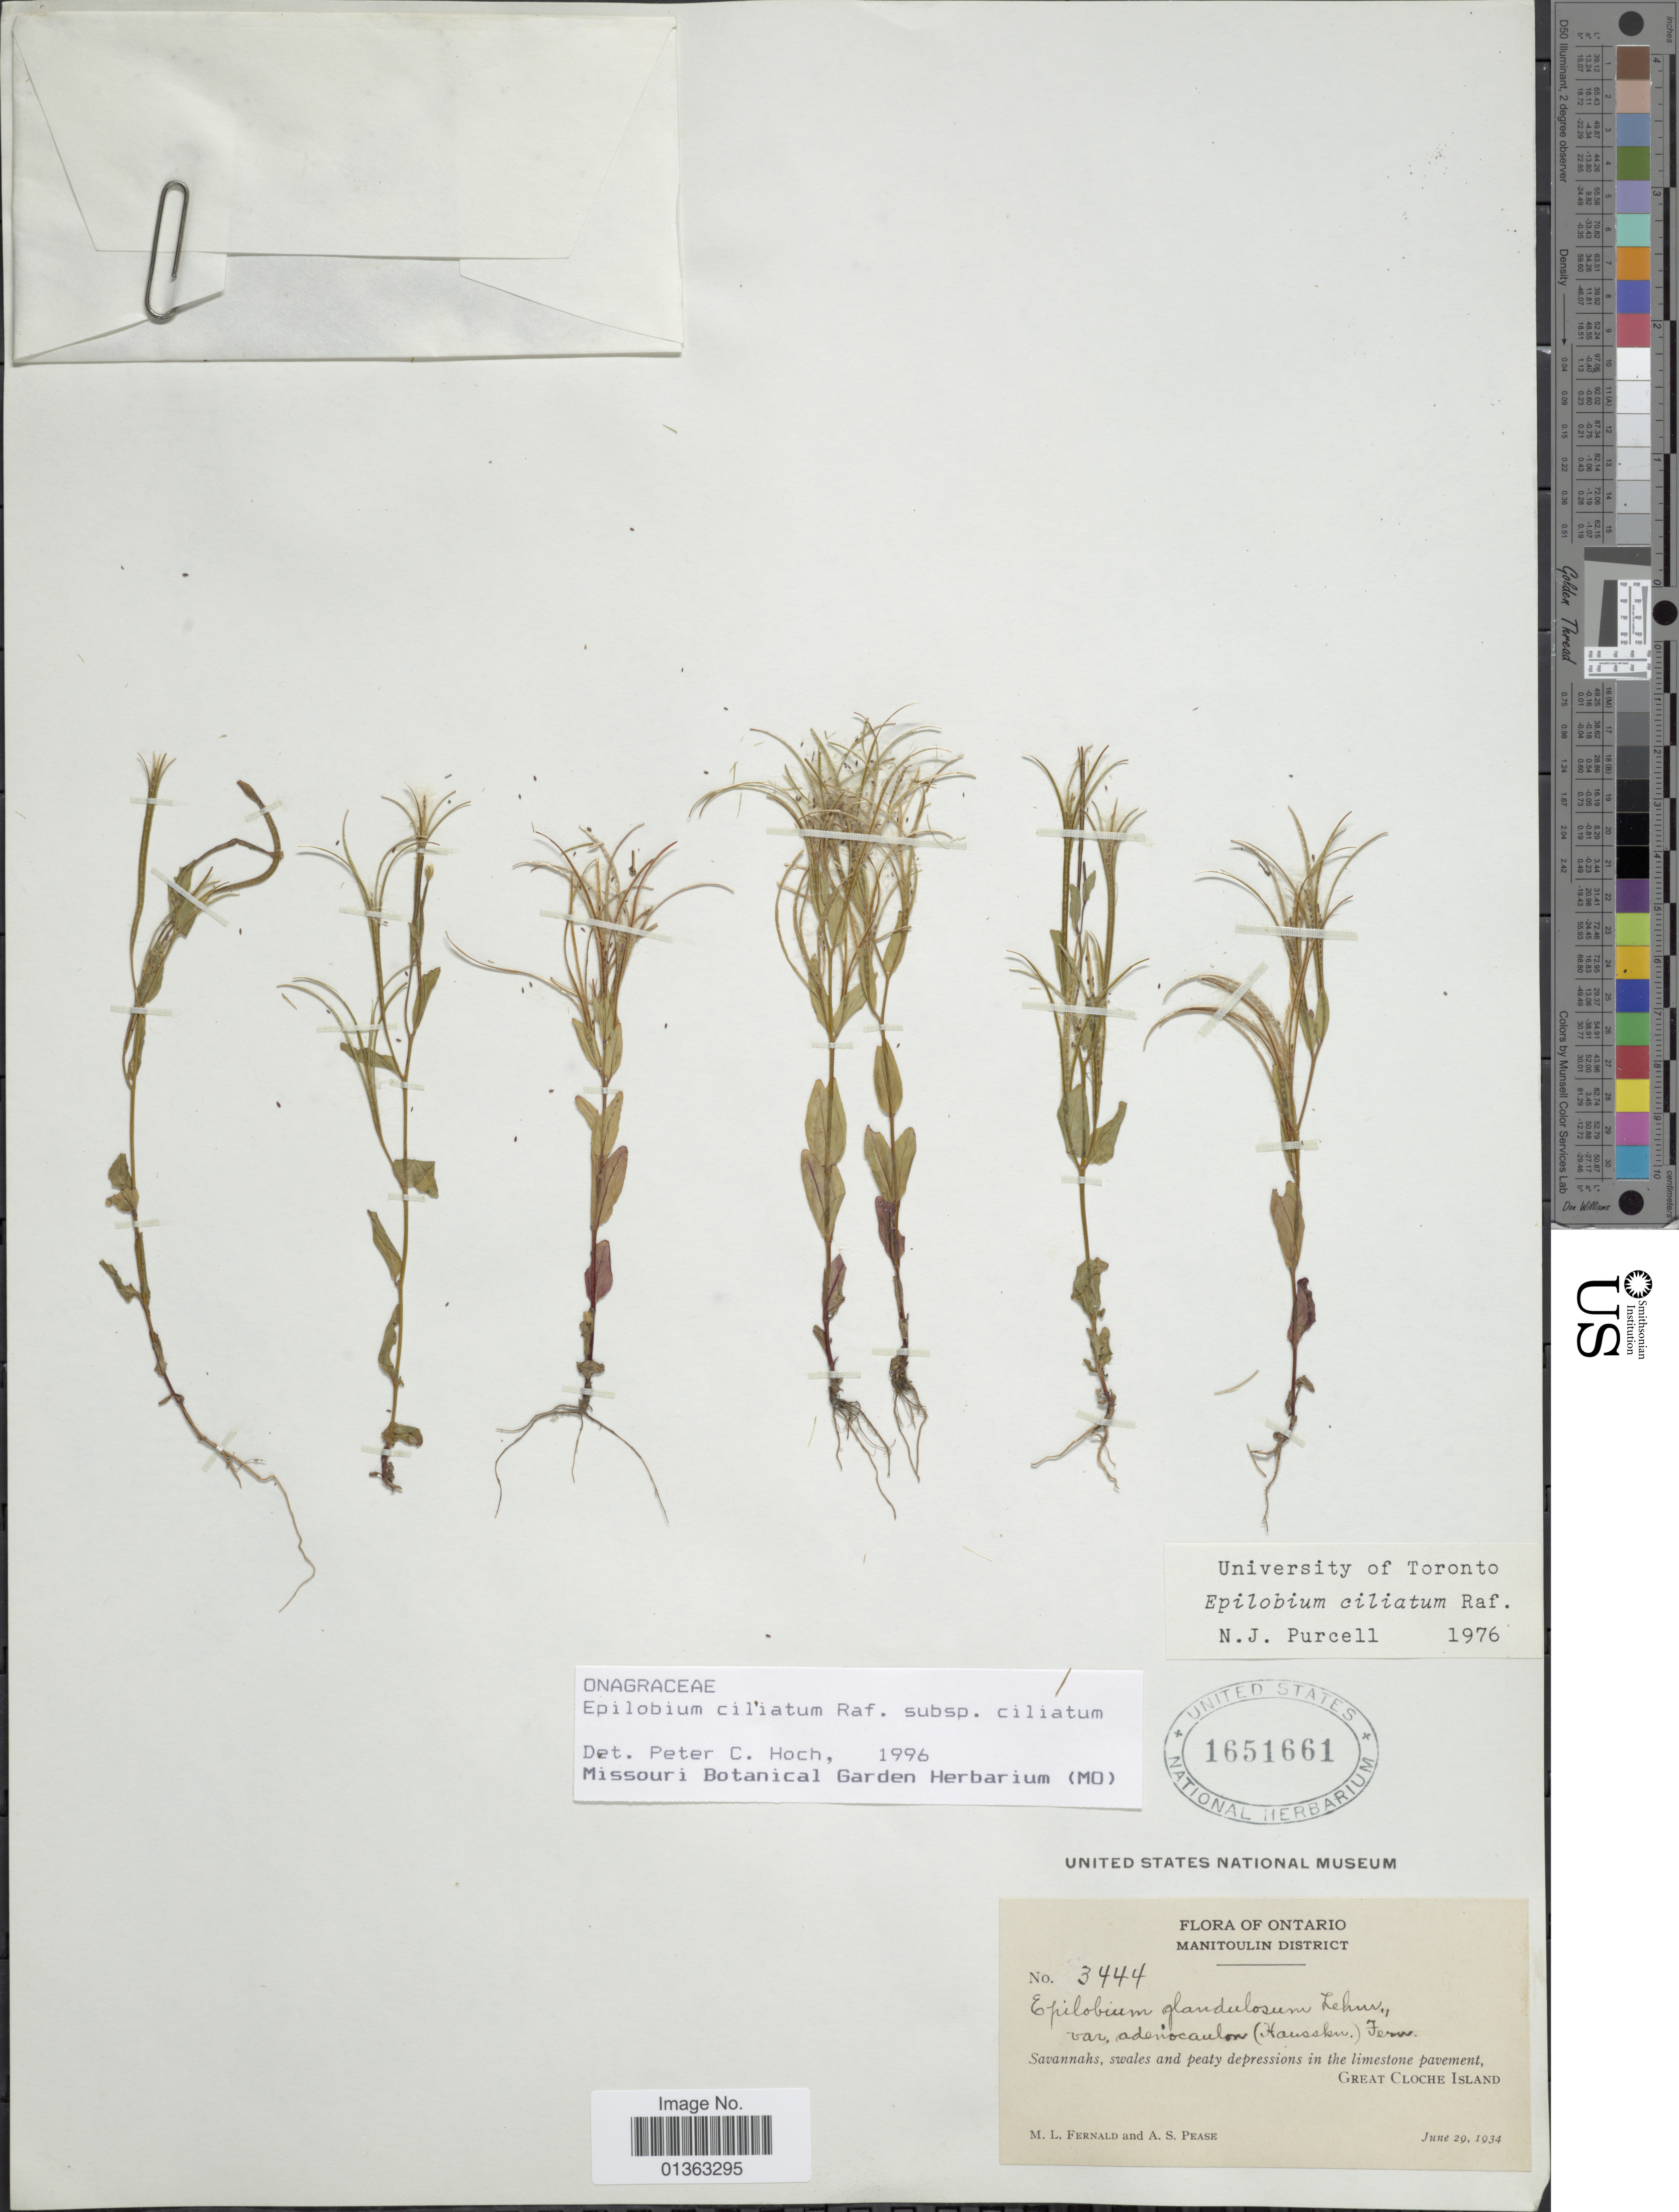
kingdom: Plantae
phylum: Tracheophyta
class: Magnoliopsida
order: Myrtales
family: Onagraceae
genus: Epilobium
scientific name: Epilobium ciliatum subsp. ciliatum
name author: Raf.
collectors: M. L. Fernald & A. S. Pease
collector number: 3444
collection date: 1934-06-29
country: Canada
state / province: Ontario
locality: Manitoulin District. Great Cloche Island.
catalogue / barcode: US 1651661